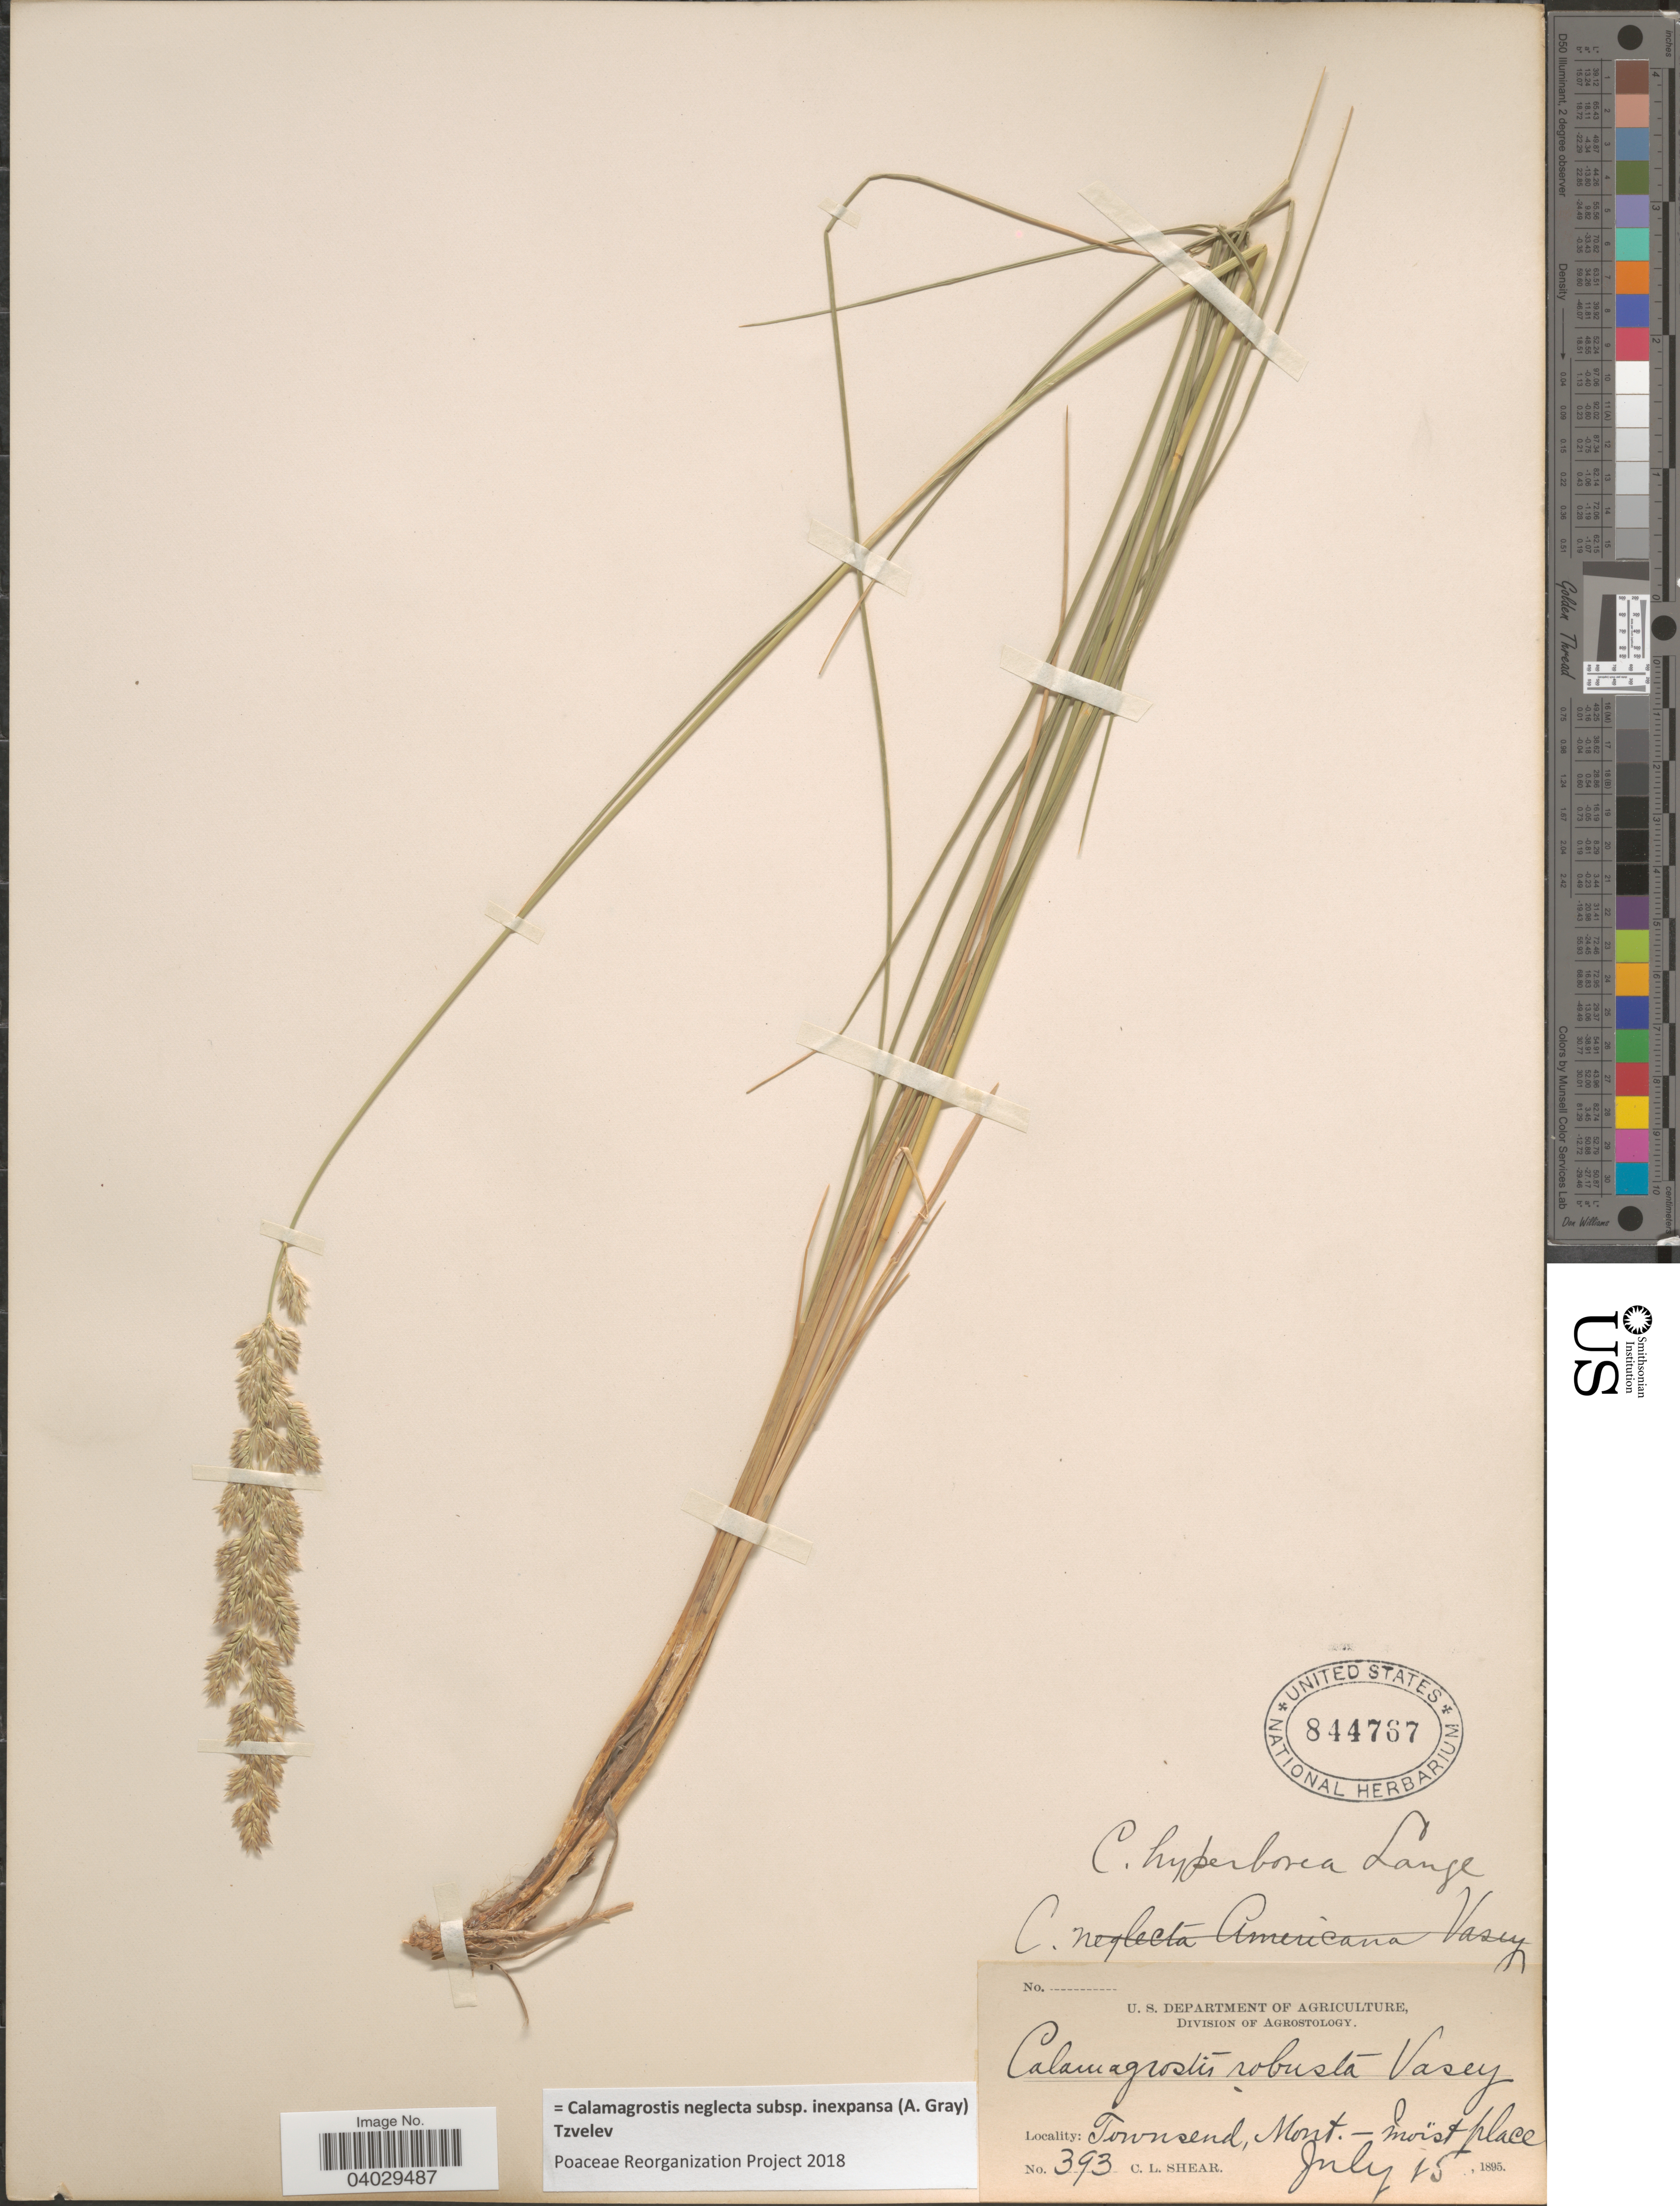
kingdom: Plantae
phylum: Tracheophyta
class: Liliopsida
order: Poales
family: Poaceae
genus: Calamagrostis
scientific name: Calamagrostis neglecta subsp. inexpansa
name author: (A. Gray) Tzvelev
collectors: C. L. Shear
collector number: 393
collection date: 1895-07-15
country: United States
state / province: Montana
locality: Townsend.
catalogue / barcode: US 844767